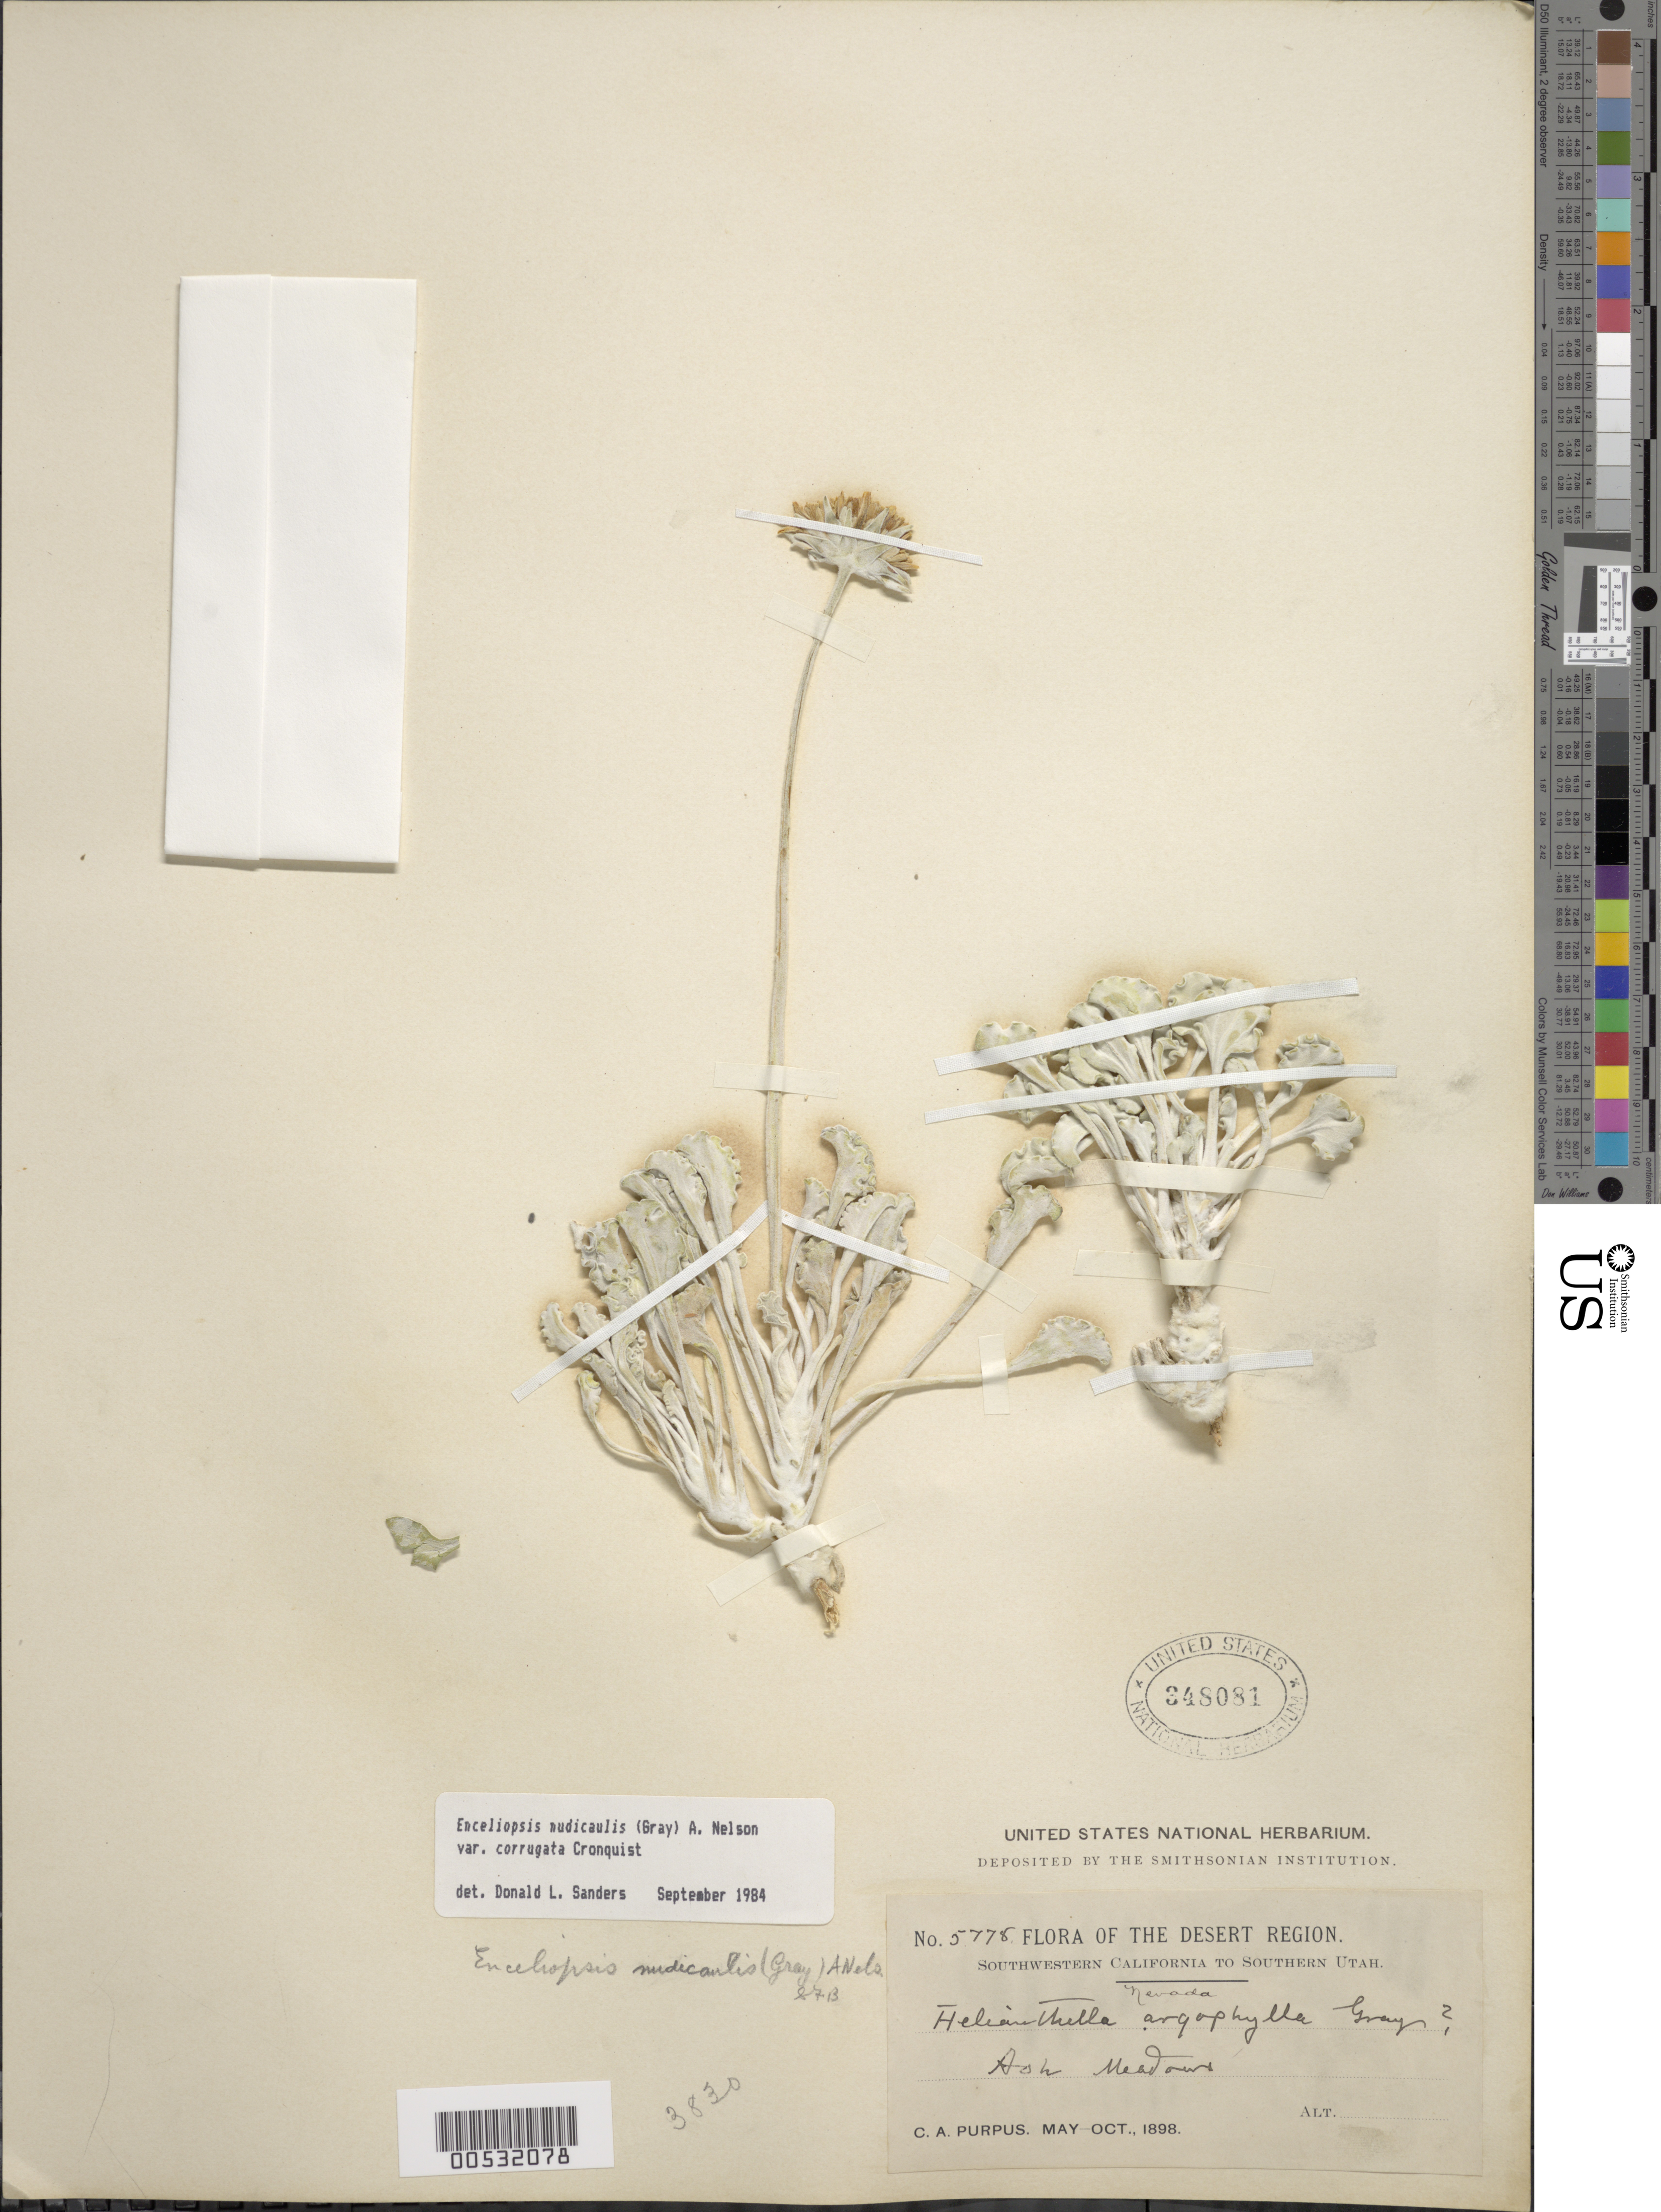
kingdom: Plantae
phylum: Tracheophyta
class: Magnoliopsida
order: Asterales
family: Asteraceae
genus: Enceliopsis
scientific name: Enceliopsis nudicaulis var. corrugata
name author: (A. Gray) A. Nelson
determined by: Sanders, D.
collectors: C. A. Purpus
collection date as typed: May 1898 to -- Oct 1898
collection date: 1898-05/1898-10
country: United States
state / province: Nevada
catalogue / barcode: US 348081